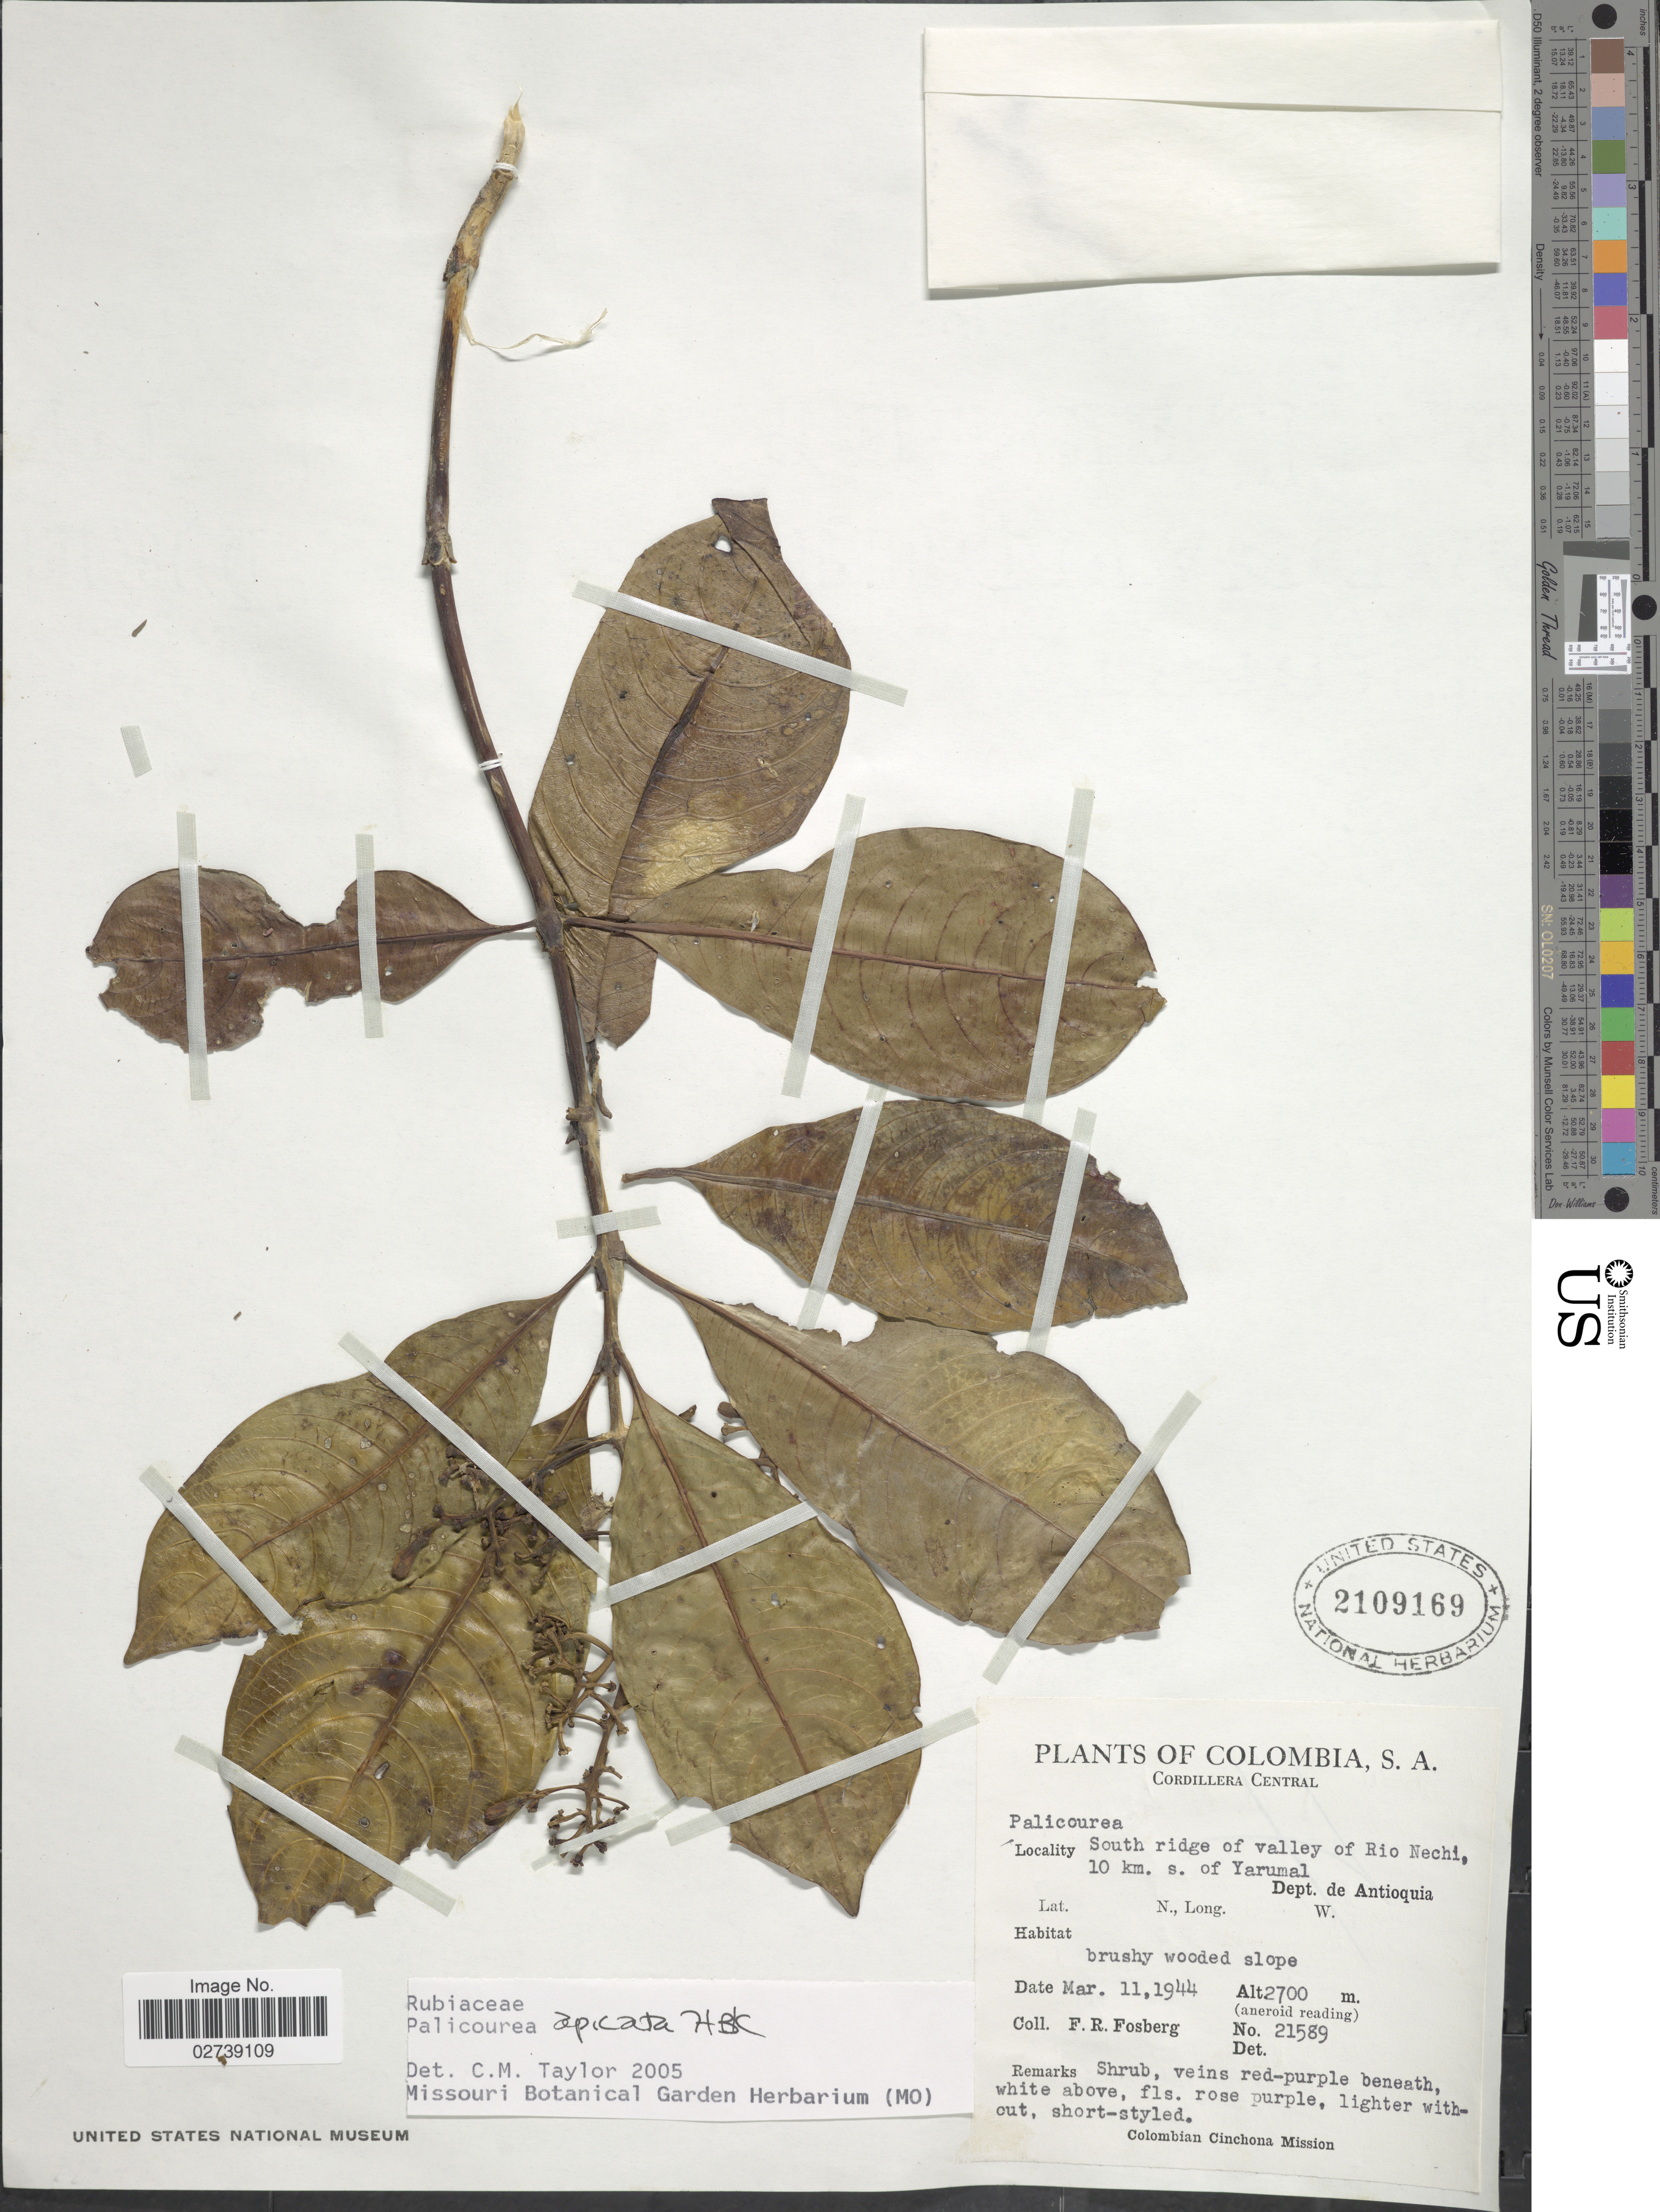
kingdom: Plantae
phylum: Tracheophyta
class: Magnoliopsida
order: Gentianales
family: Rubiaceae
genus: Palicourea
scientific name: Palicourea apicata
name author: Kunth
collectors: F. R. Fosberg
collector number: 21589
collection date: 1944-03-11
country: Colombia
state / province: Antioquia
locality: Cordillera Oriental. South ridge of valley of Rio Nechi, 10 km. s. of Yarumal. Dept. de Antioquia.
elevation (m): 2700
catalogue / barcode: US 2109169